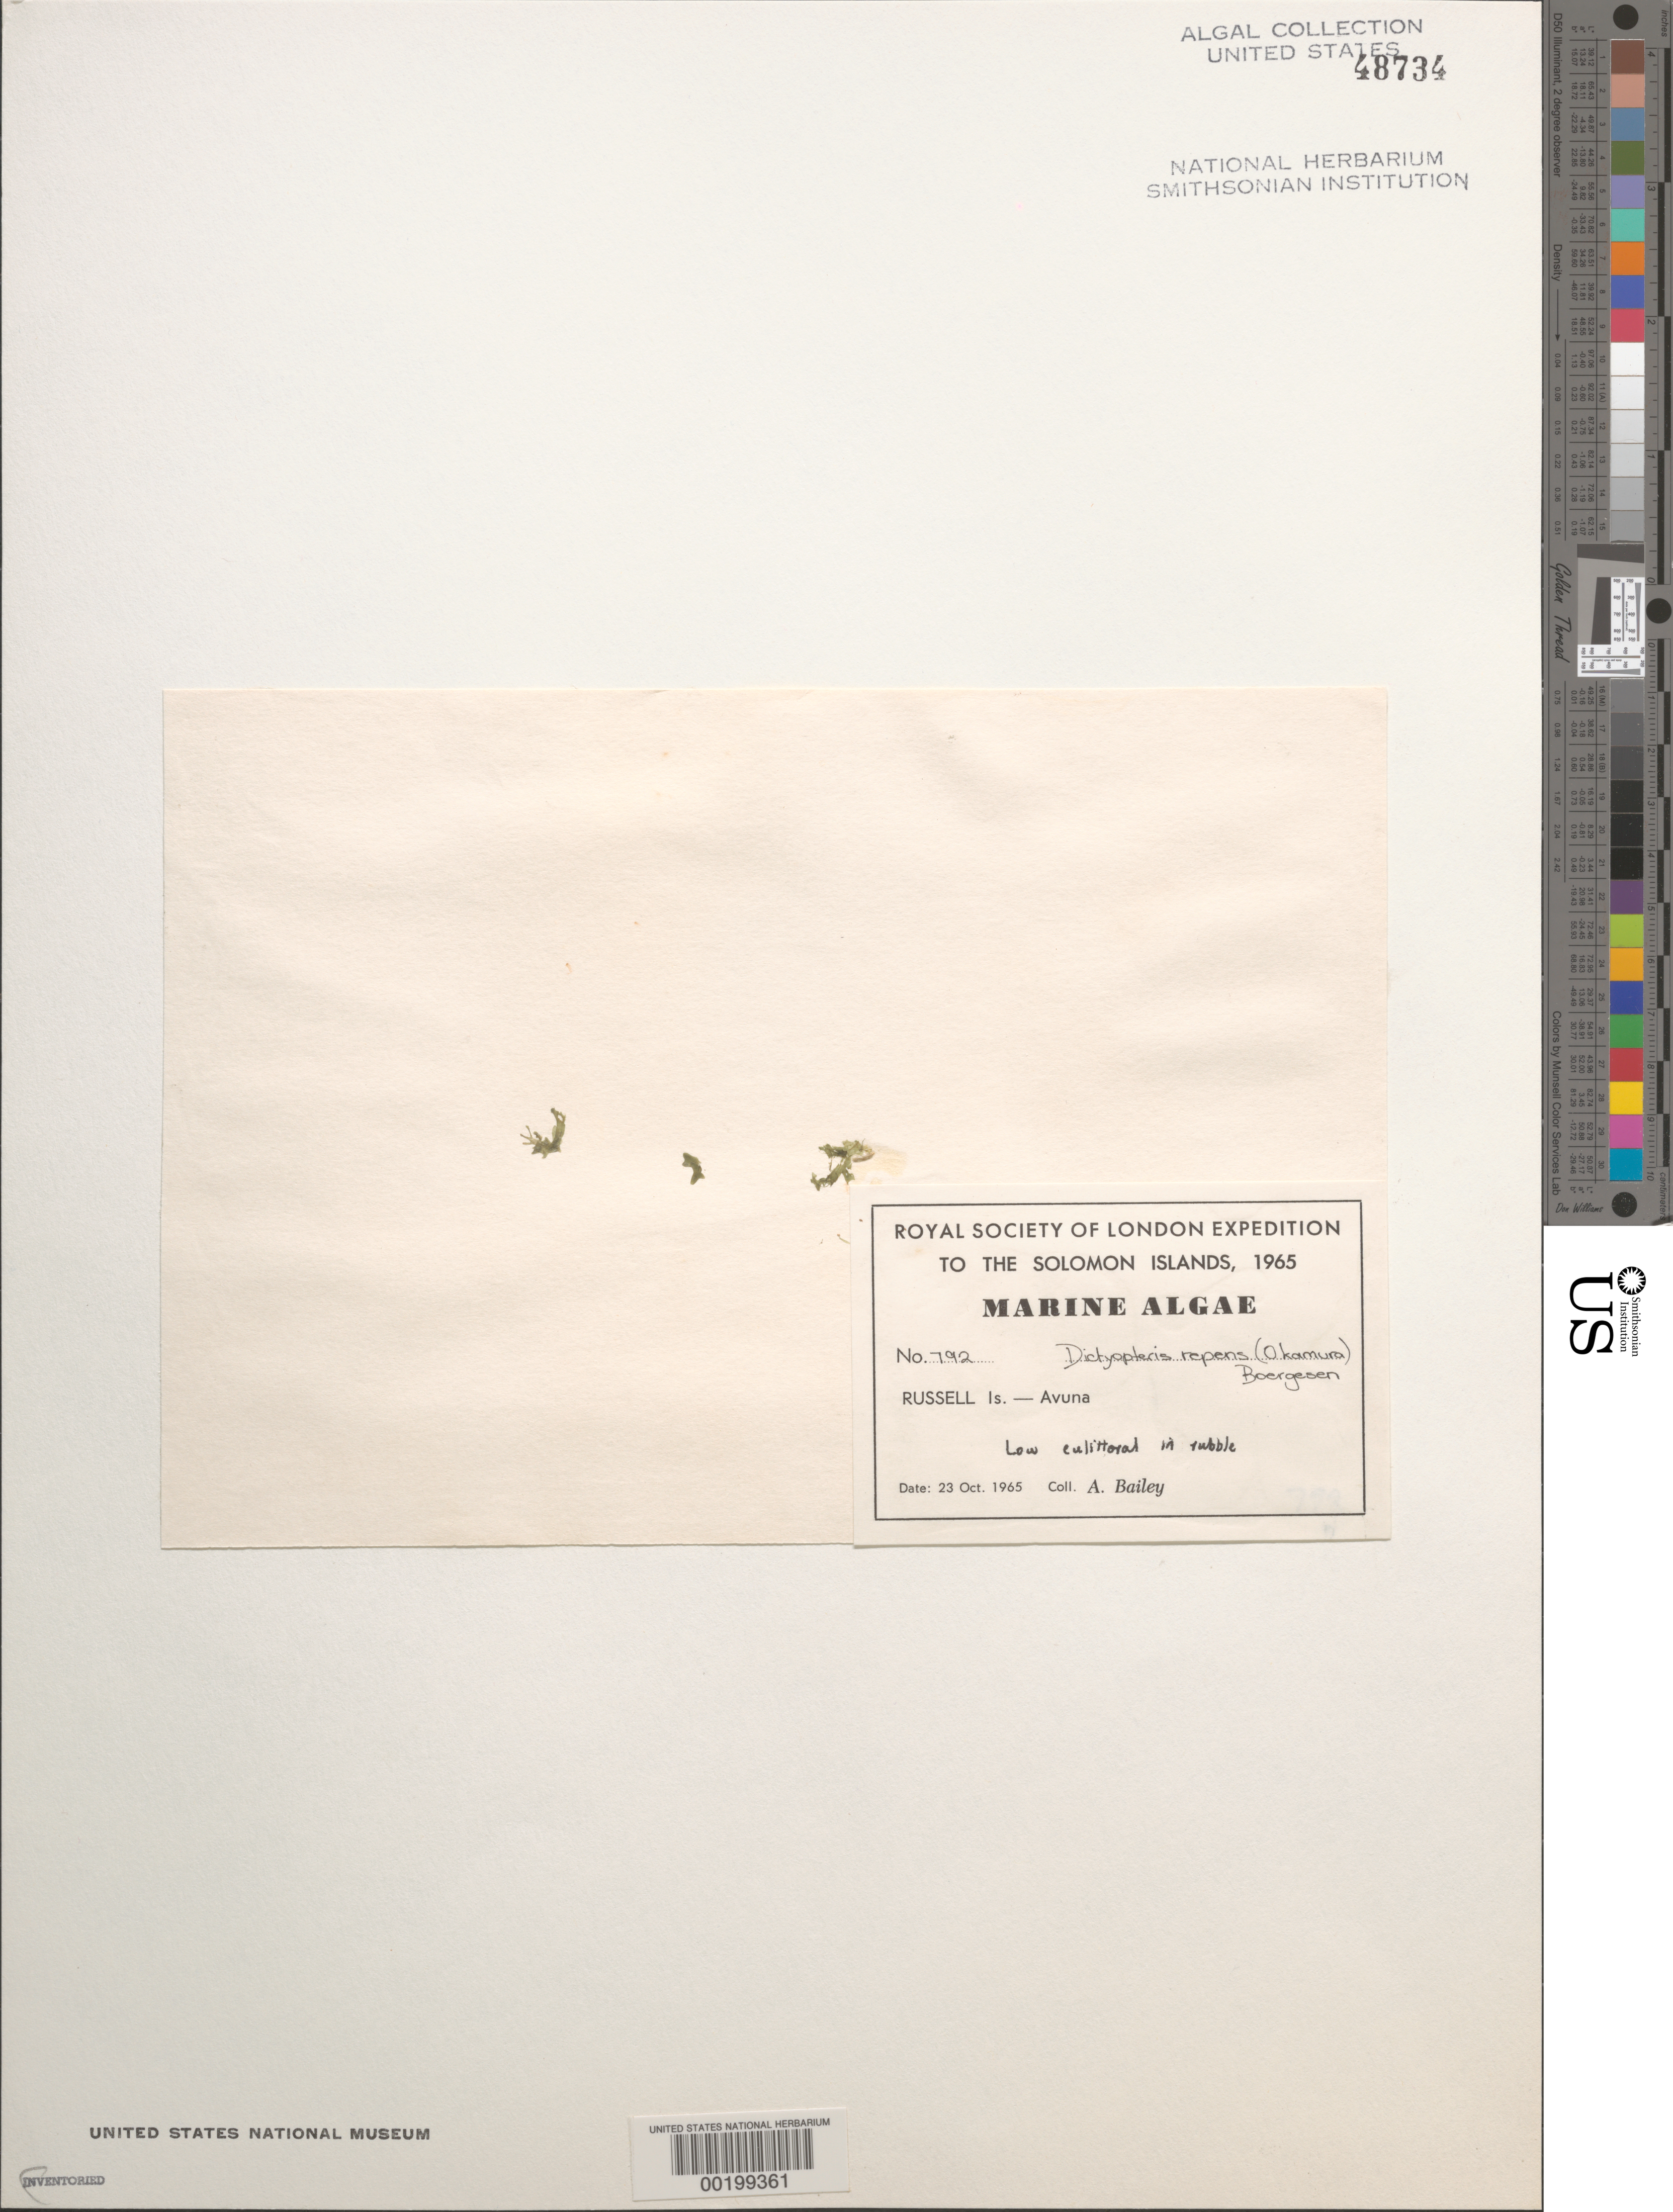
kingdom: Chromista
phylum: Ochrophyta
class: Phaeophyceae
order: Dictyotales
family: Dictyotaceae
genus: Dictyopteris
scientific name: Dictyopteris repens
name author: (Okamura) Børgesen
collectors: A. Bailey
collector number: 792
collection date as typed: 23 Oct 1965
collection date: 1965-10-23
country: Solomon Islands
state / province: Central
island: Russell Islands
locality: Avuna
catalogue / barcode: US 48734